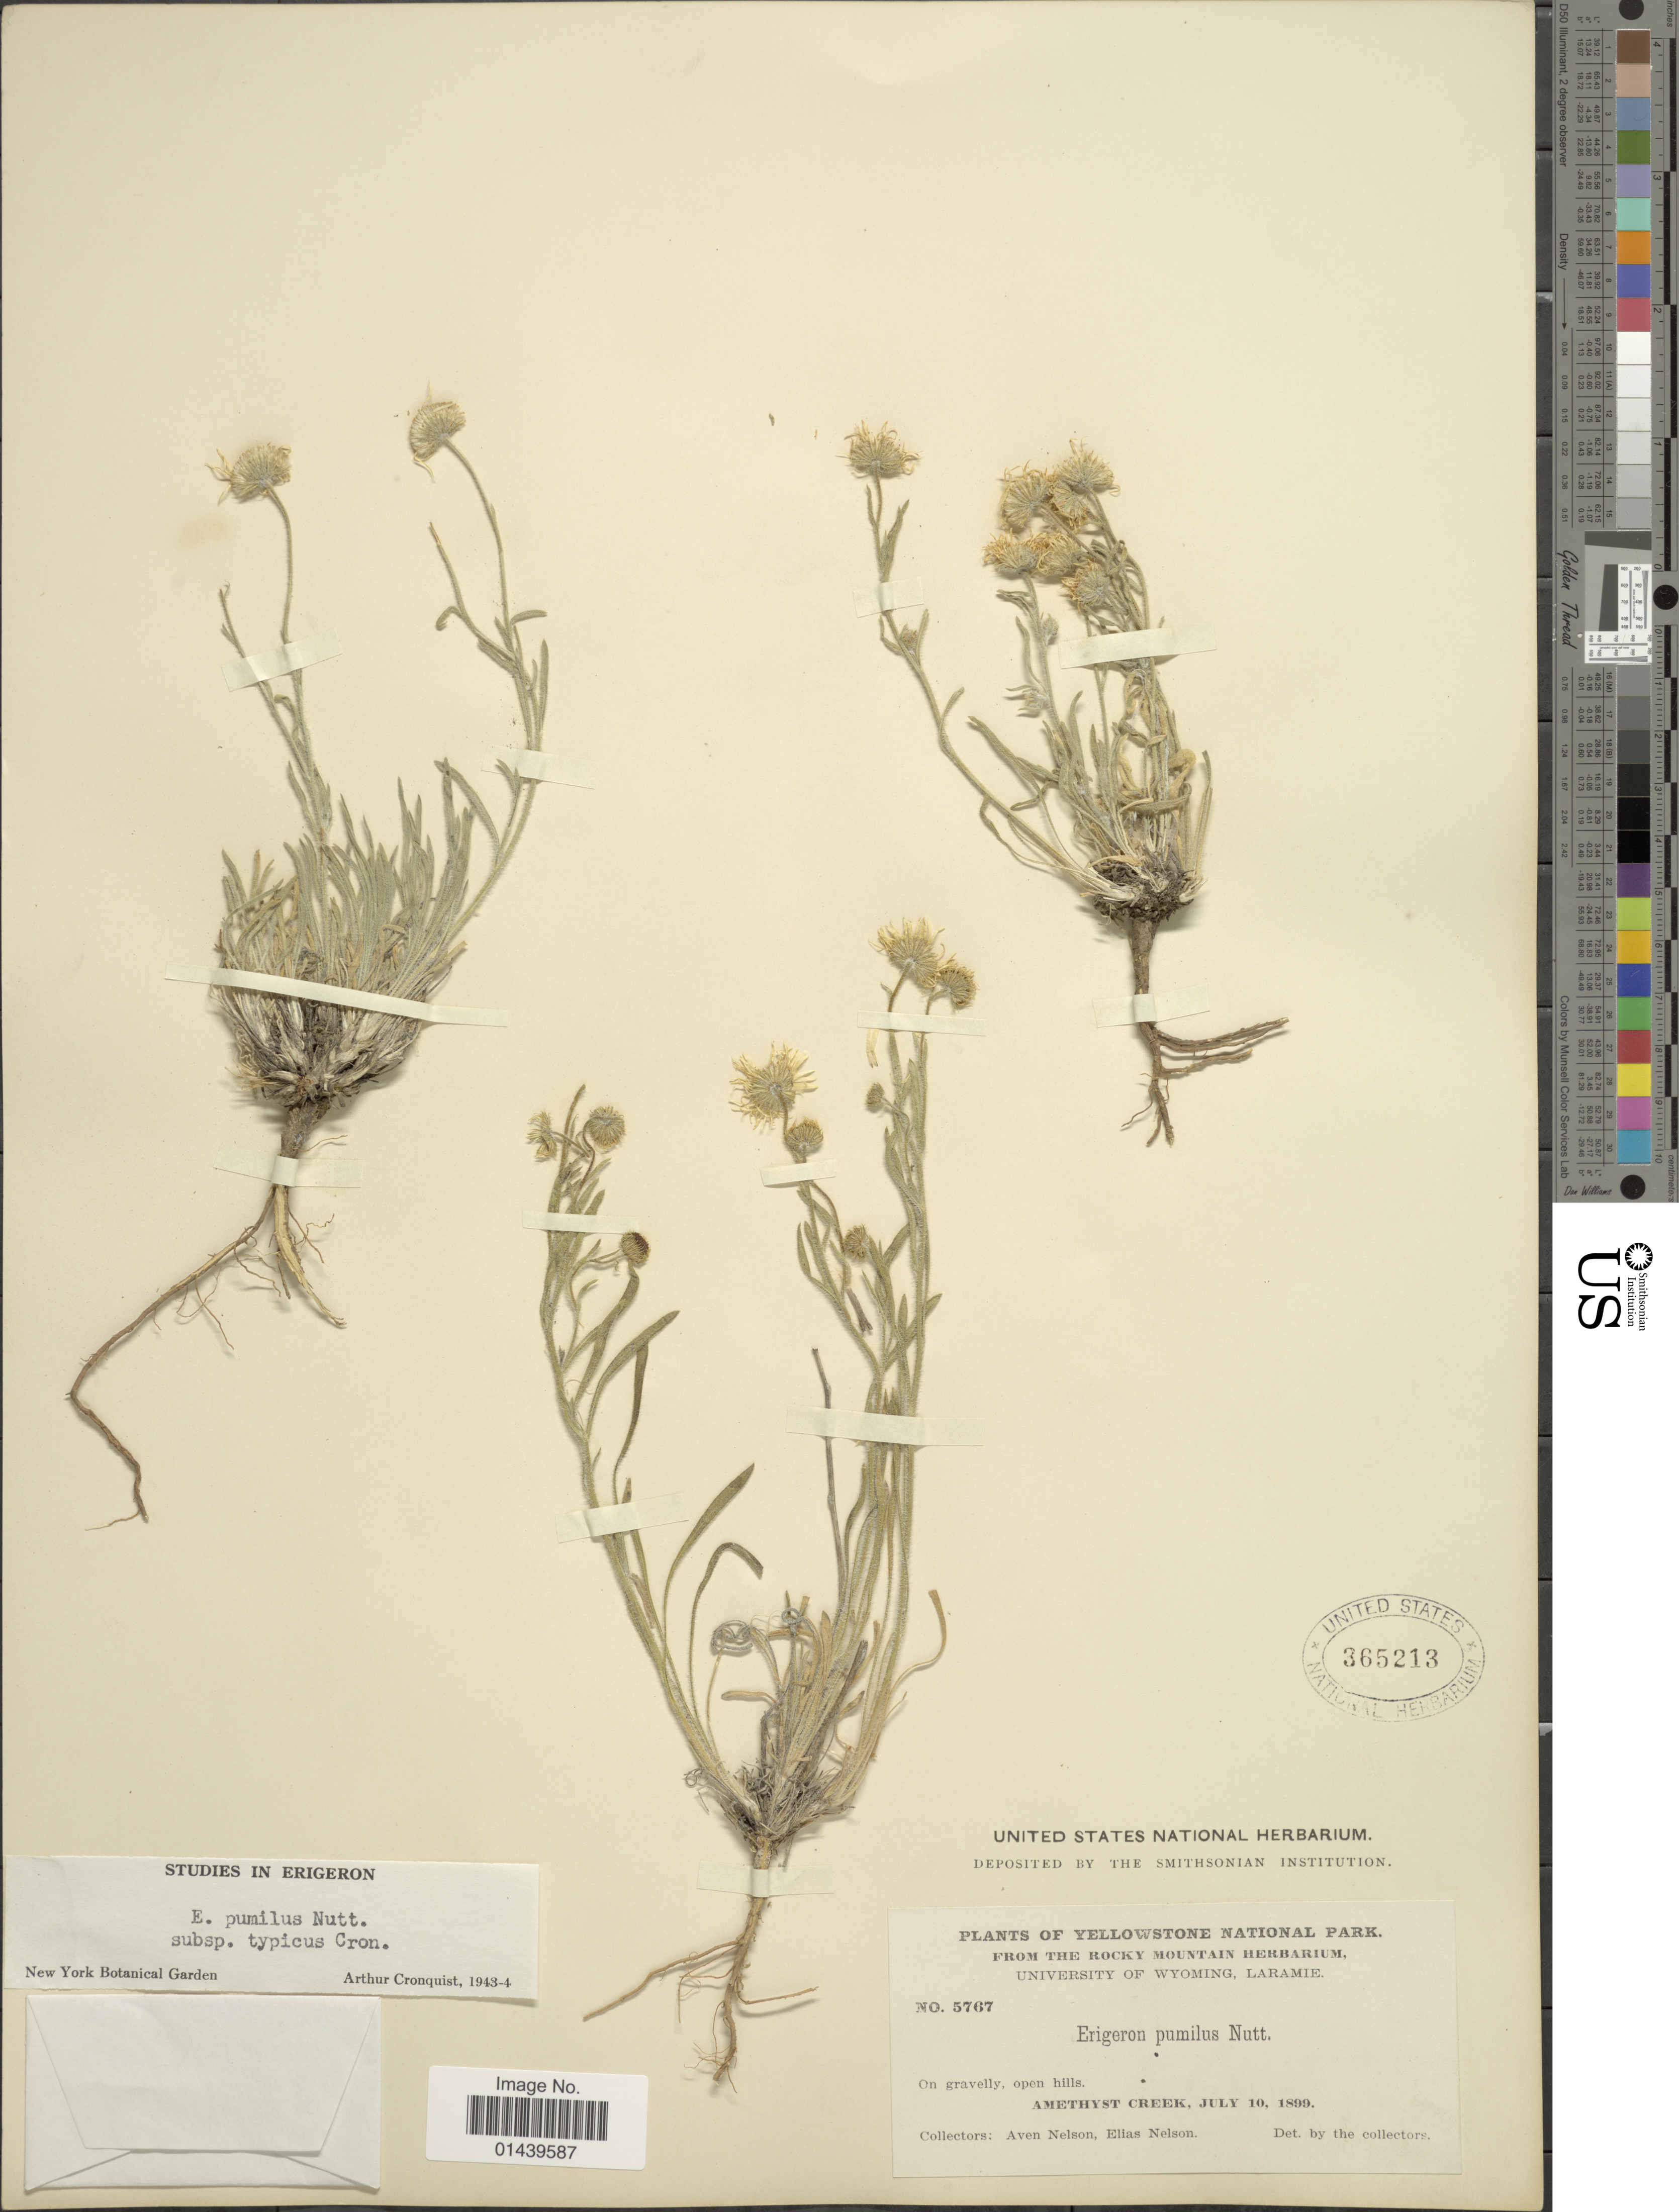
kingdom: Plantae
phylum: Tracheophyta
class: Magnoliopsida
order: Asterales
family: Asteraceae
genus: Erigeron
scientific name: Erigeron pumilus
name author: Nutt.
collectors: A. Nelson & E. Nelson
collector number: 5767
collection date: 1899-07-10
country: United States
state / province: Wyoming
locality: Yellowstone National Park. Amethyst Creek.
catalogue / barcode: US 365213